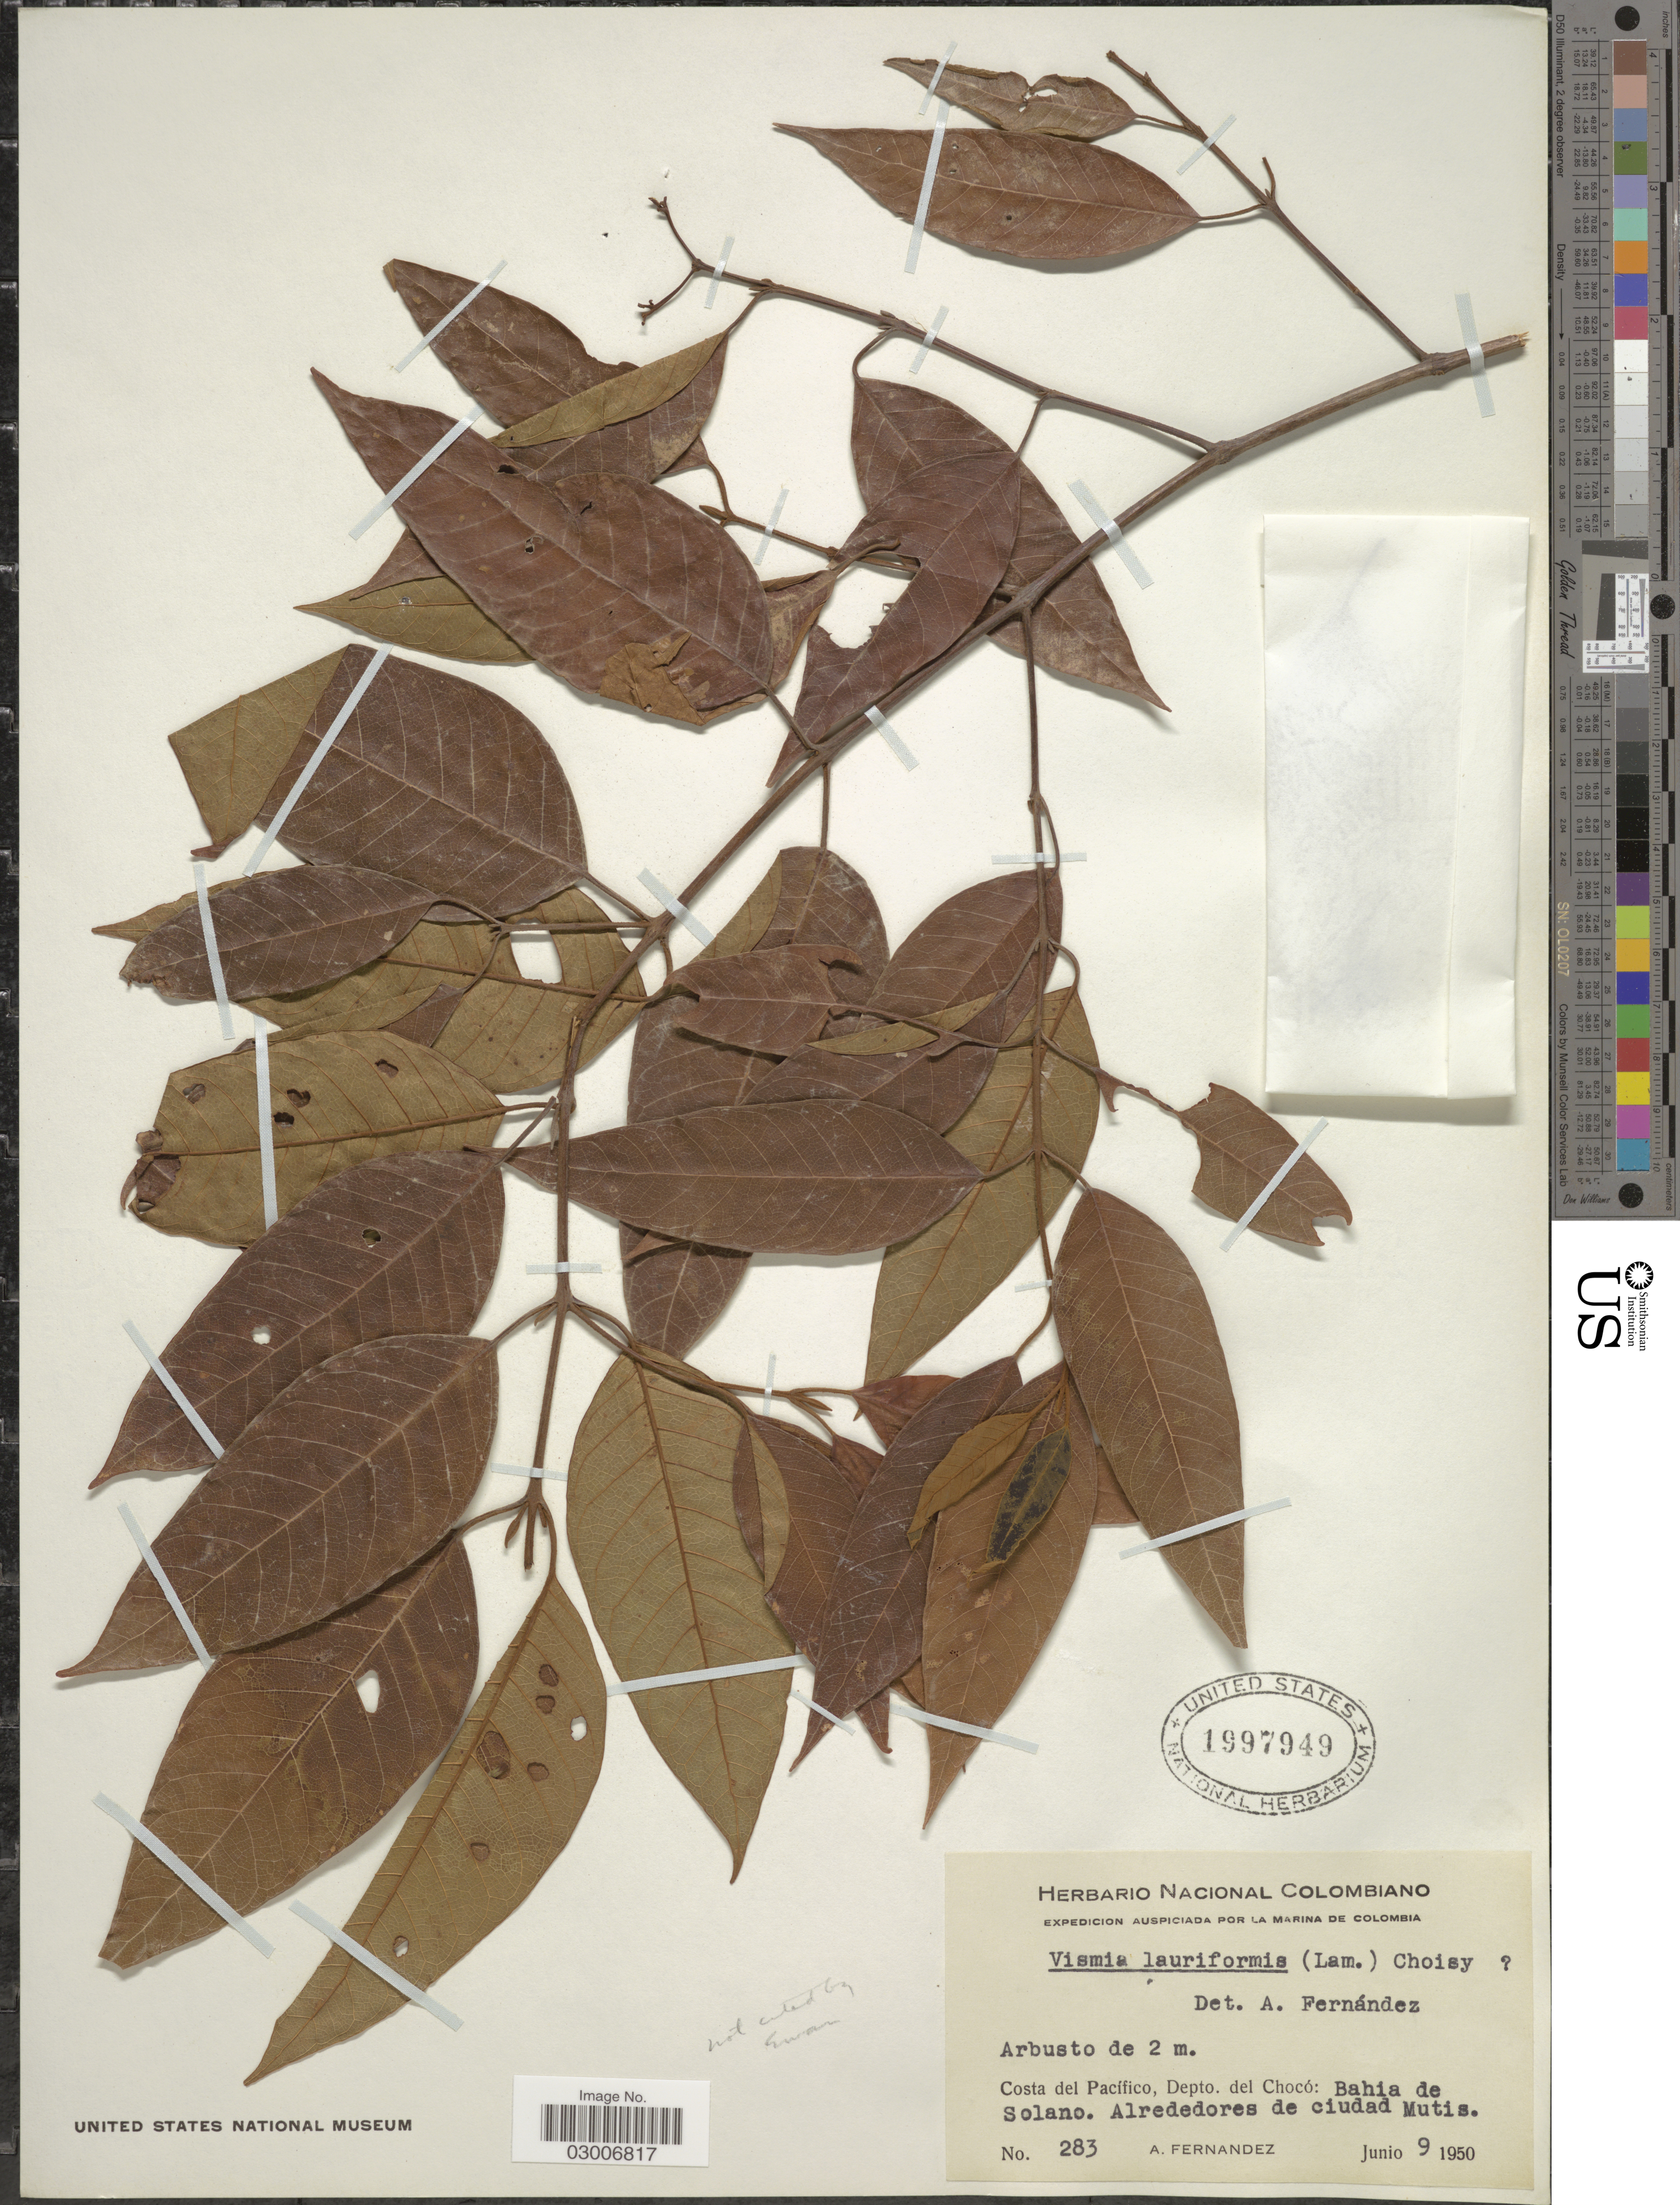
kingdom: Plantae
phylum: Tracheophyta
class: Magnoliopsida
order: Malpighiales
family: Hypericaceae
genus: Vismia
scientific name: Vismia lauriformis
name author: (Lam.) Choisy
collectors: A. Fernandez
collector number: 283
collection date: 1950-06-09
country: Colombia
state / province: Chocó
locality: Costa del Pacifico, Depto. del Chocó: Bahia de Solano, Alrededores de ciudad Mutis.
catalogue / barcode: US 1997949